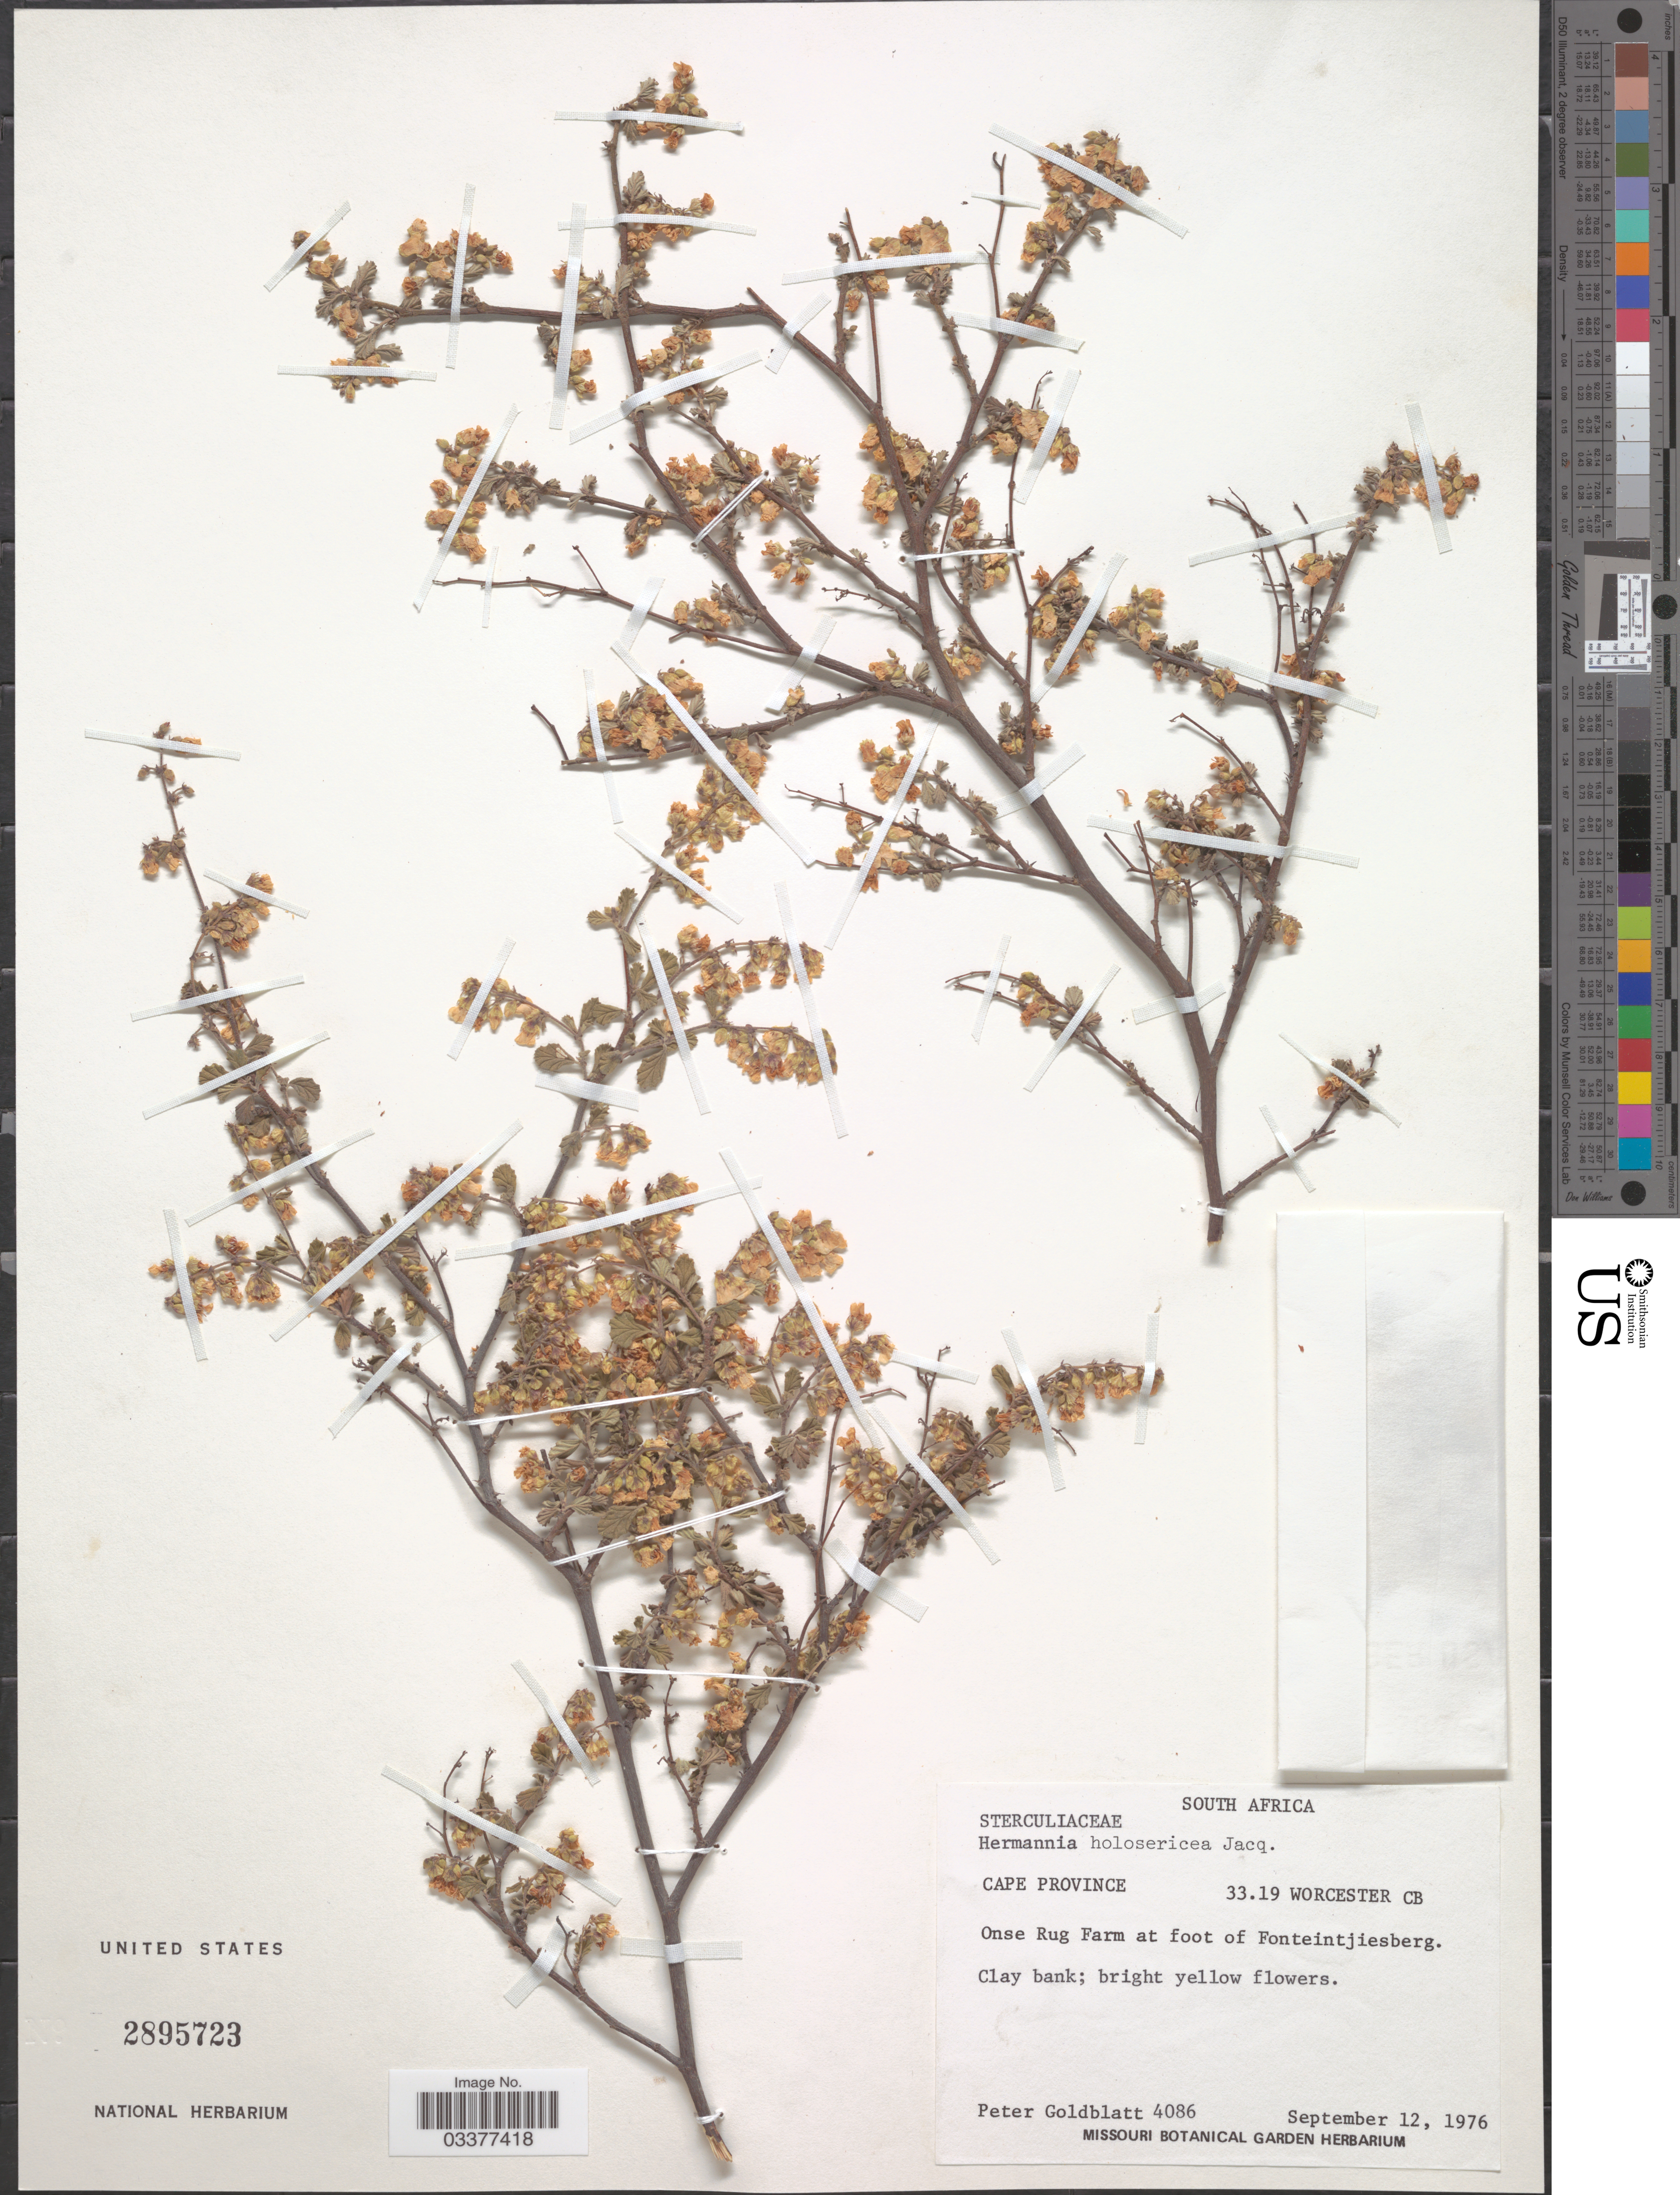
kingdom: Plantae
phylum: Tracheophyta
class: Magnoliopsida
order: Malvales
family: Malvaceae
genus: Hermannia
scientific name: Hermannia holosericea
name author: Jacq.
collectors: P. Goldblatt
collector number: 4086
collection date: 1976-09-12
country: South Africa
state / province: Western Cape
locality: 33.19 Worcester CB. Onse Rug Farm at foot of Fonteintjiesberg.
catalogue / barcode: US 2895723